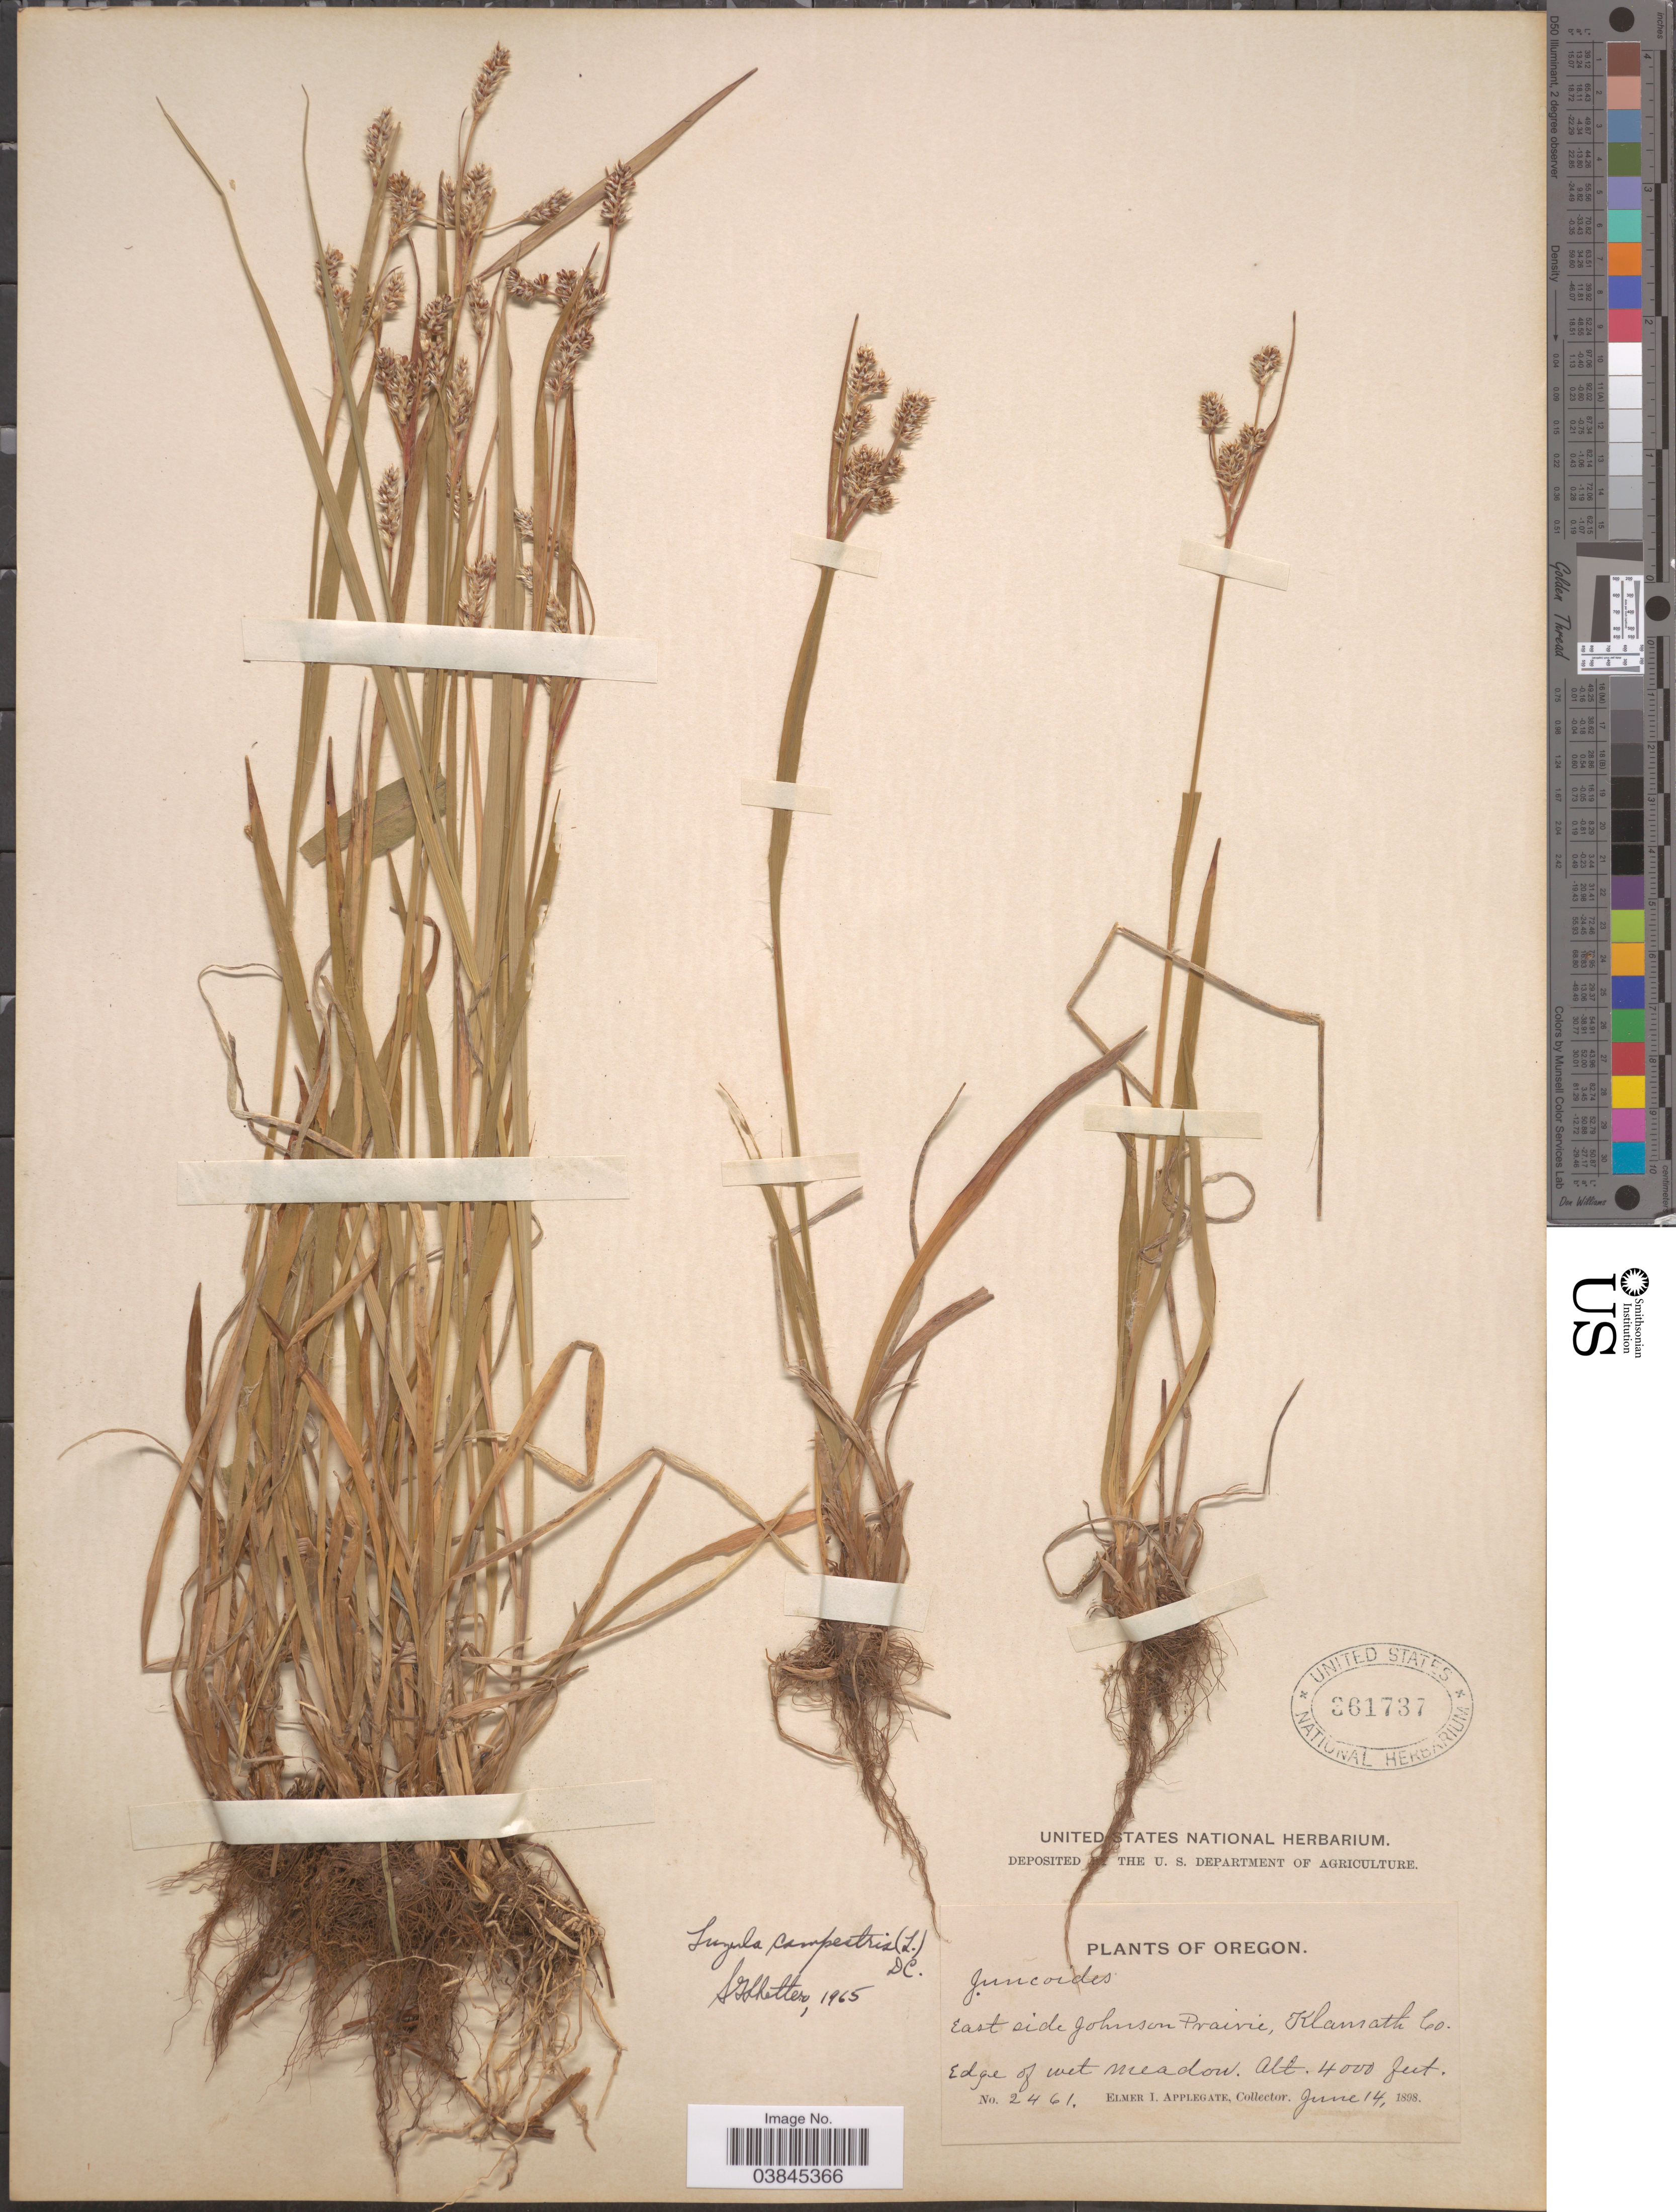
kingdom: Plantae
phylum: Tracheophyta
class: Liliopsida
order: Poales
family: Juncaceae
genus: Luzula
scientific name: Luzula campestris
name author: (L.) DC.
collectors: E. I. Applegate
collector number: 2461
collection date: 1898-06-14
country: United States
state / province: Oregon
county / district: Klamath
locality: East side Johnson Prairie, Klamath Co. Edge of wet meadow.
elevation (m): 1219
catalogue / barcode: US 361737